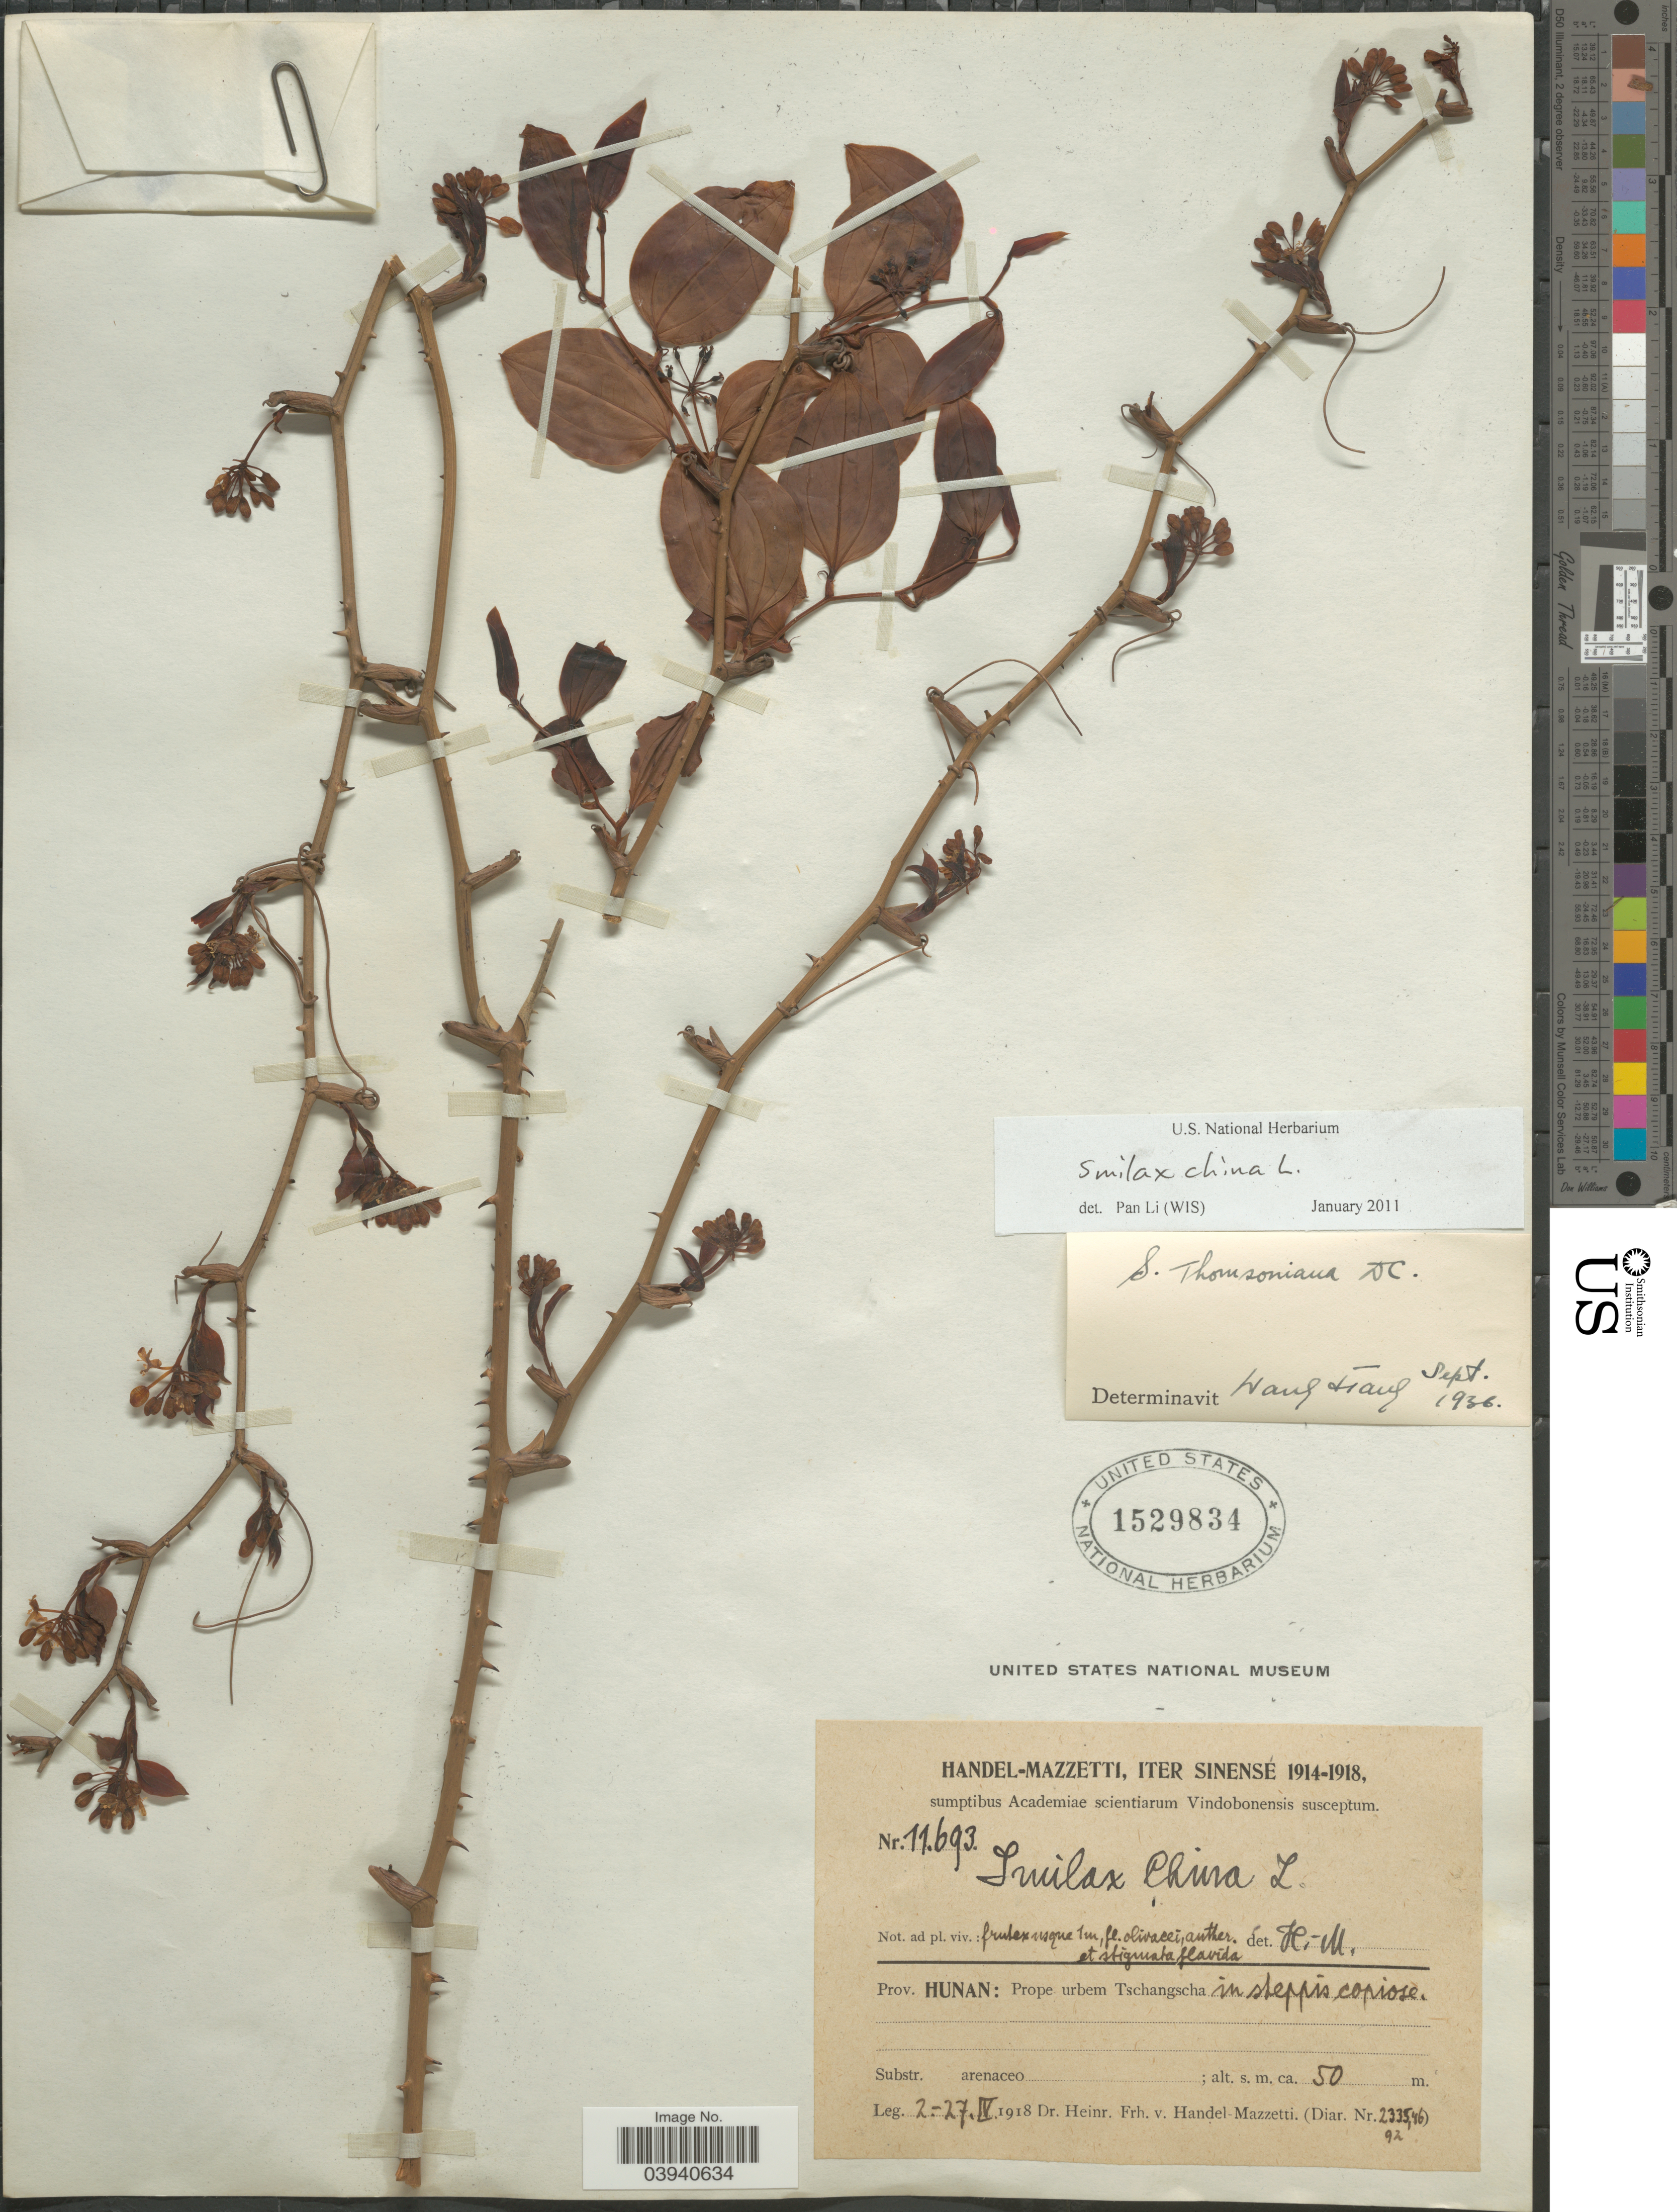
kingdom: Plantae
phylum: Tracheophyta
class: Liliopsida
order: Liliales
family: Smilacaceae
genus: Smilax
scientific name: Smilax china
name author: L.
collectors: H. Handel-Mazzetti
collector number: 11693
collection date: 1918-04-02/1918-04-27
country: China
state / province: Hunan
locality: Prope urbem Tschangscha in steppis copiose.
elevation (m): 50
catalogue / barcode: US 1529834